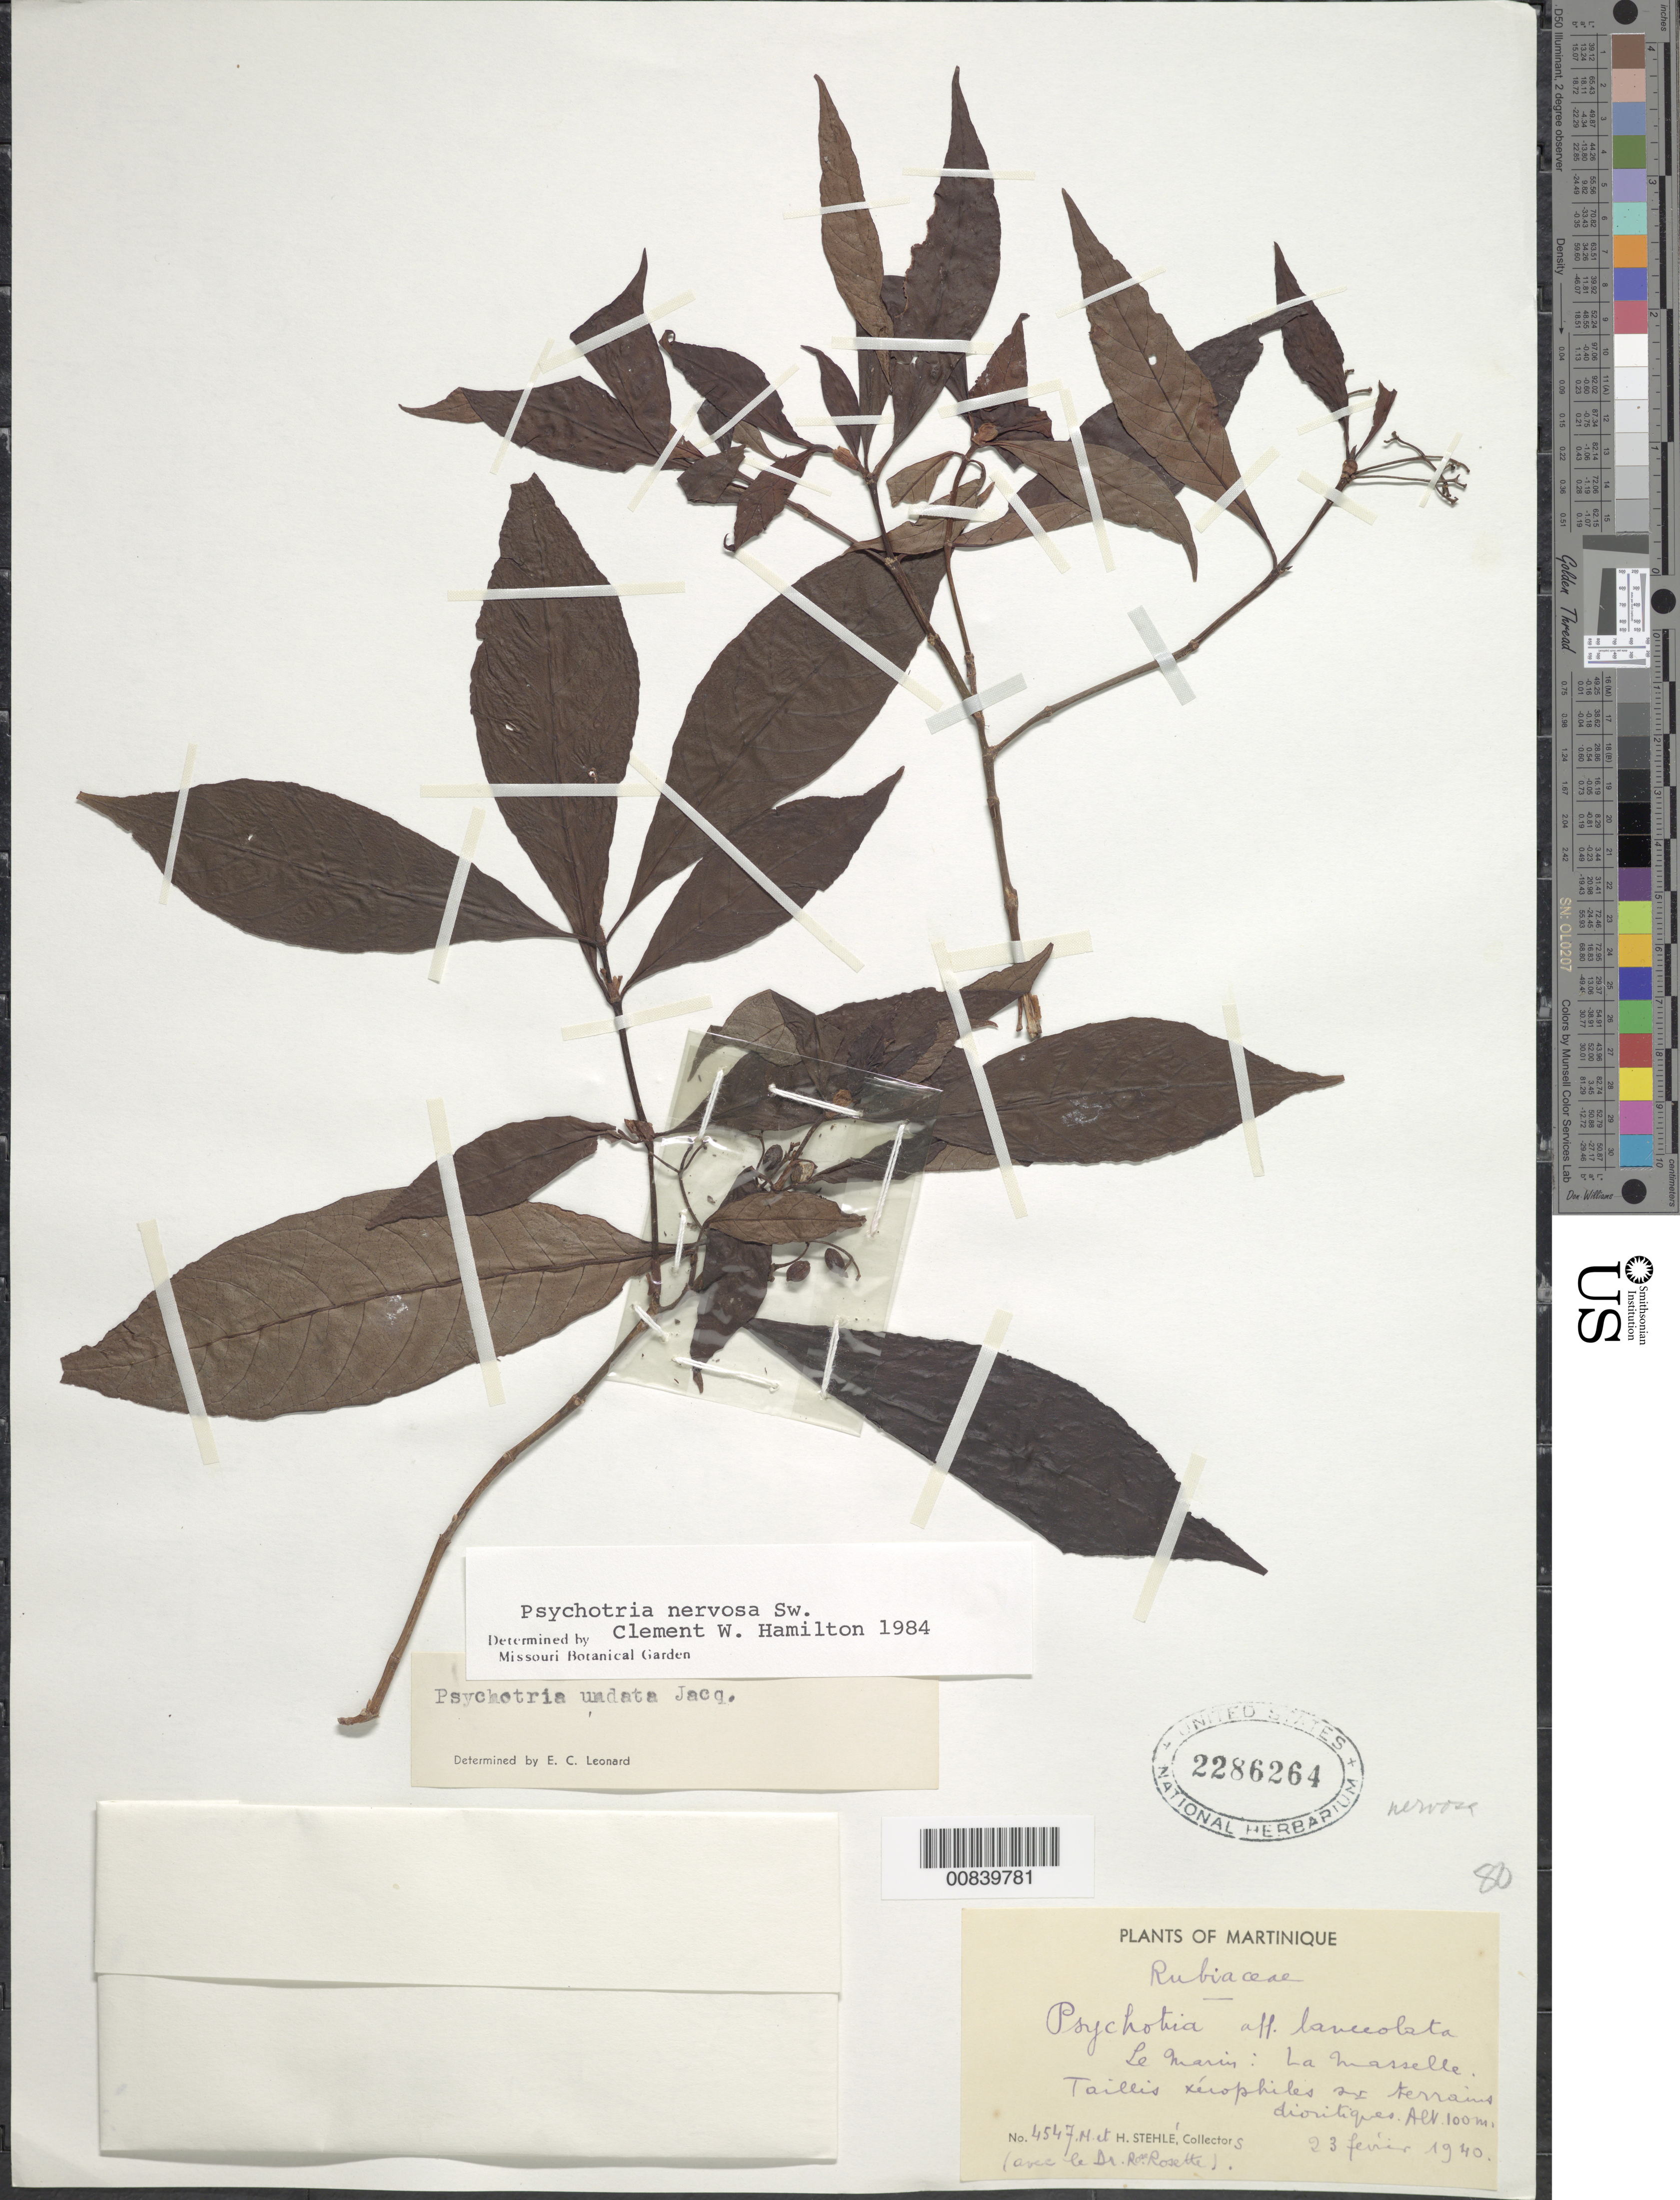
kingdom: Plantae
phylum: Tracheophyta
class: Magnoliopsida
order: Gentianales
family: Rubiaceae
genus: Psychotria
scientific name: Psychotria nervosa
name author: Sw.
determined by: Hamilton, C. W.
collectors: H. Stehlé, M. Stehlé & R. Rose-Rosette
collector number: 4547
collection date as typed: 23 Feb 1940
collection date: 1940-02-23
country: Martinique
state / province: Le Marin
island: Martinique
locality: Le Marin: La Masselle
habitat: Taillis xérophiles -- terrains dioritiques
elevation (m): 100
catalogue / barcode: US 2286264